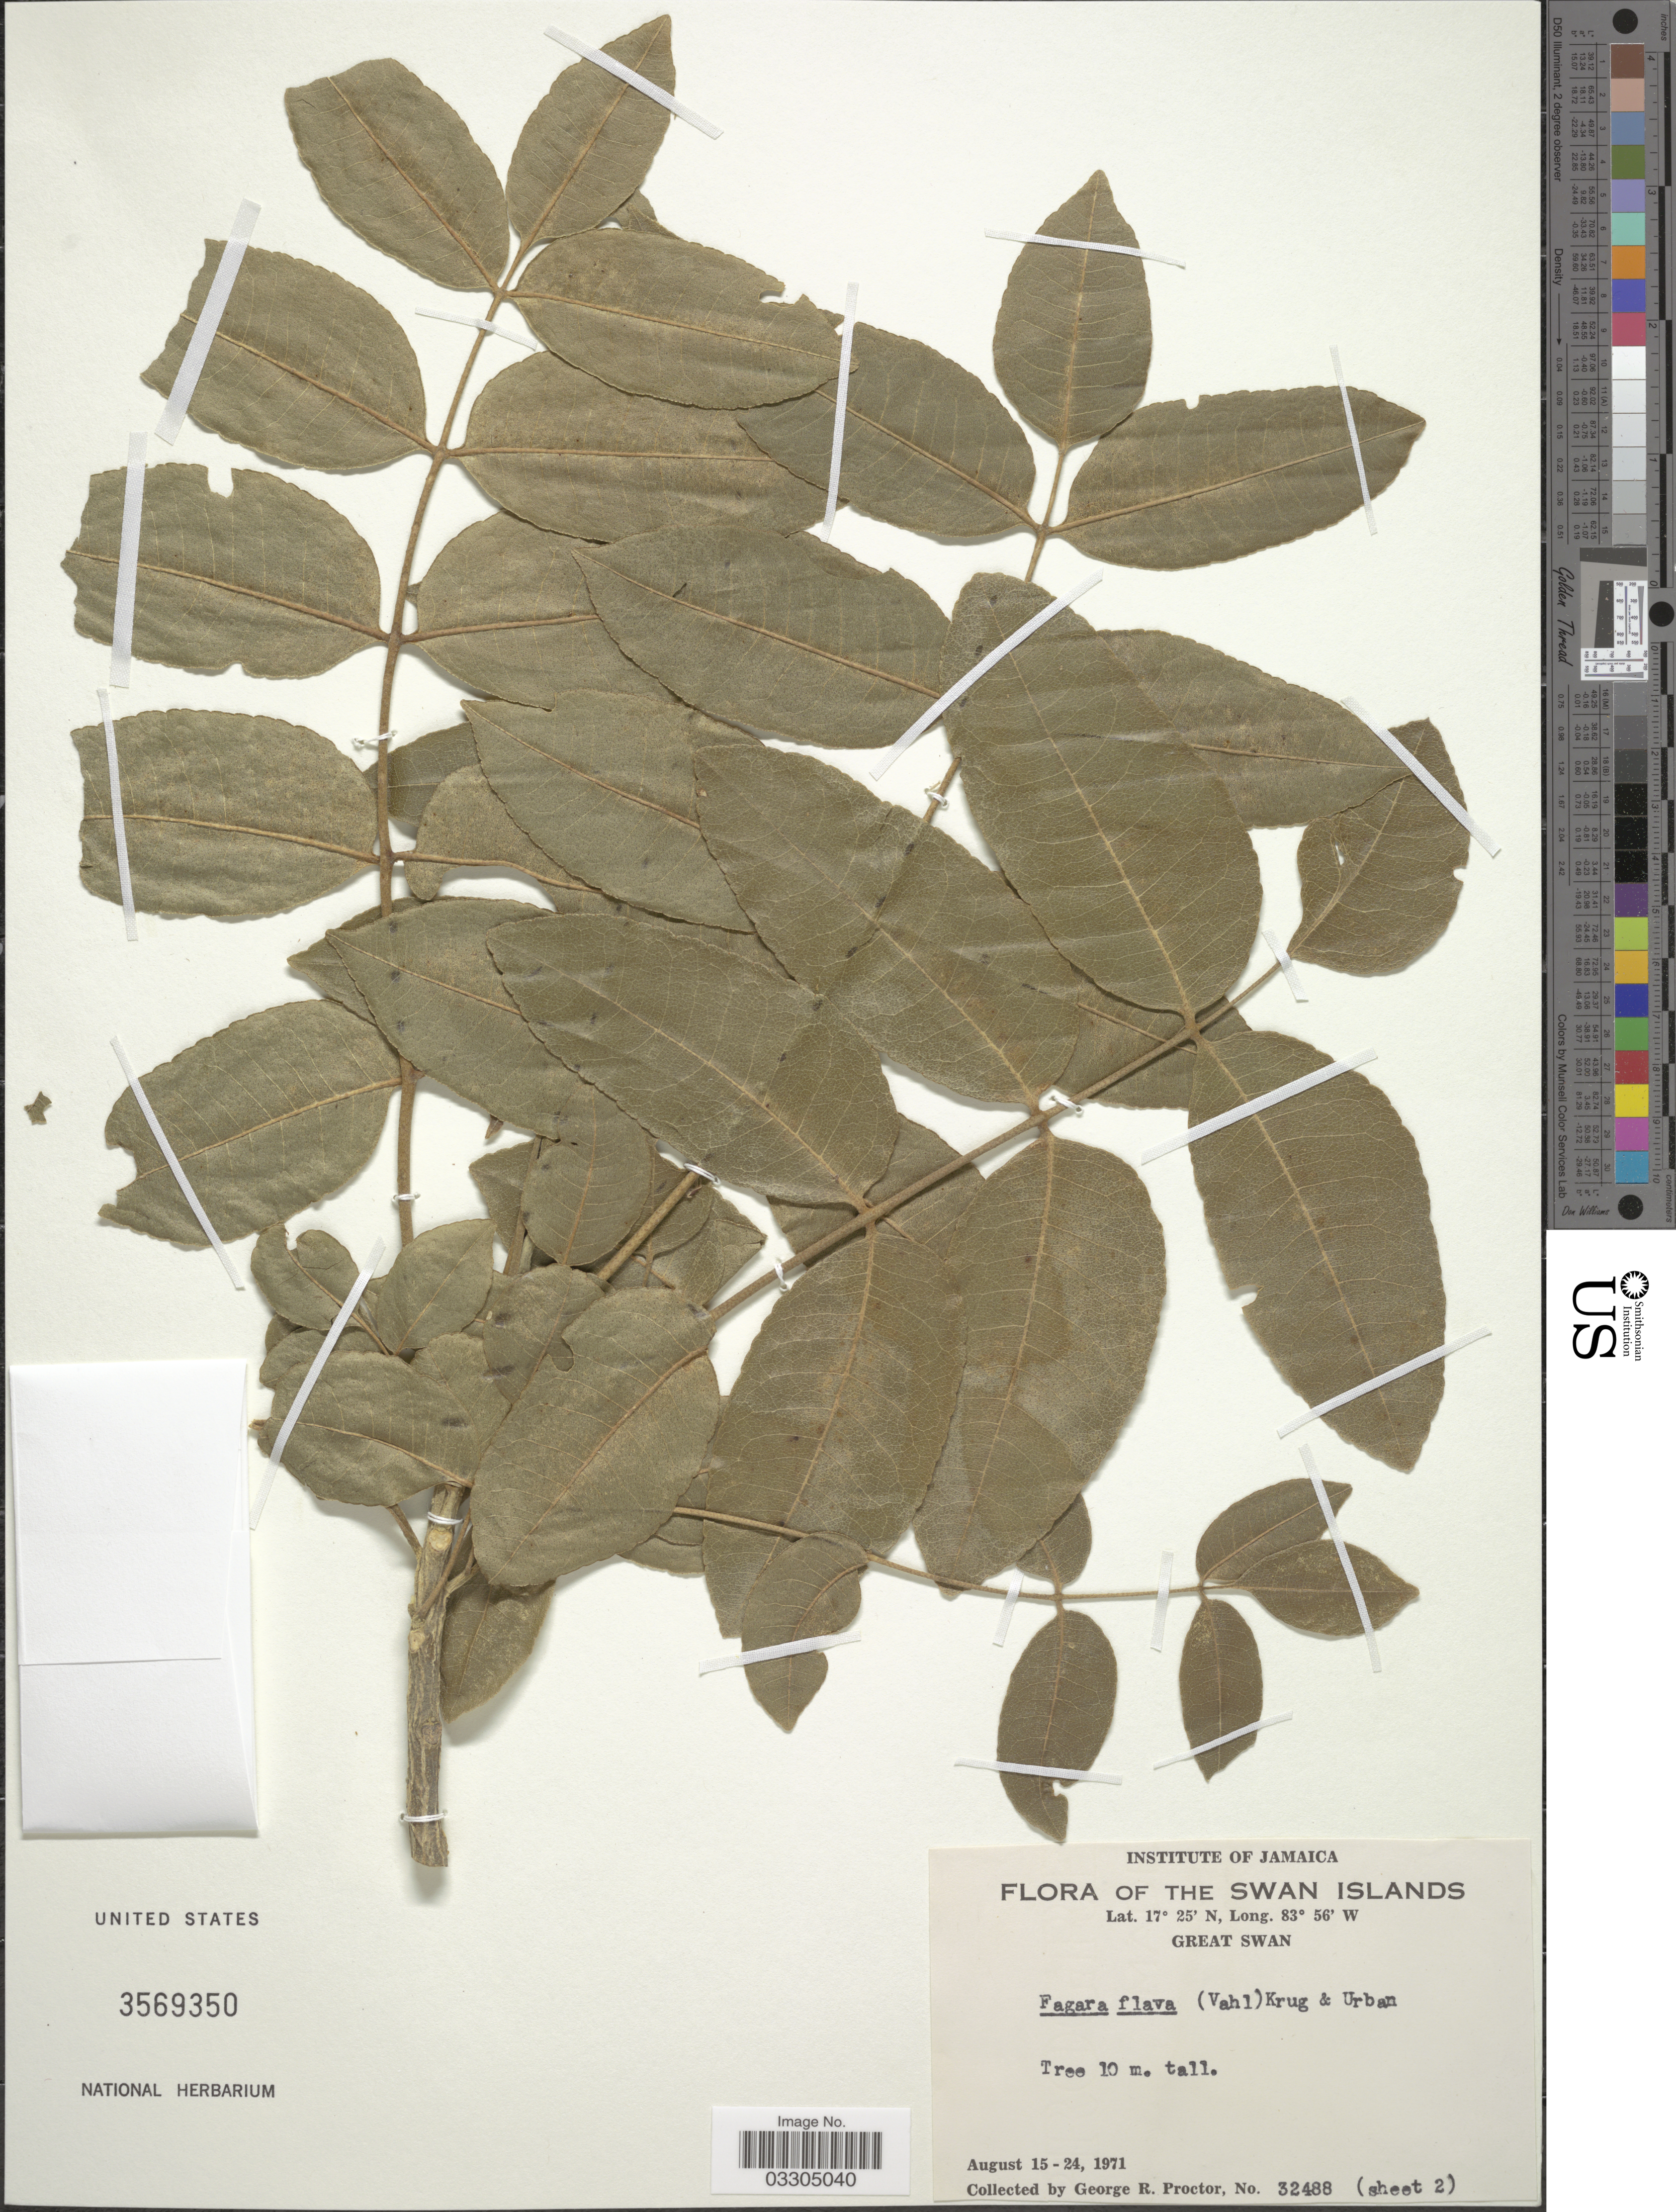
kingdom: Plantae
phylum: Tracheophyta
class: Magnoliopsida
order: Sapindales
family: Rutaceae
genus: Zanthoxylum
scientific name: Zanthoxylum flavum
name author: Vahl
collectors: G. R. Proctor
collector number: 32488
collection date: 1971-08-15/1971-08-24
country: Jamaica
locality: The Swan Islands. Great Swan.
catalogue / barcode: US 3569350